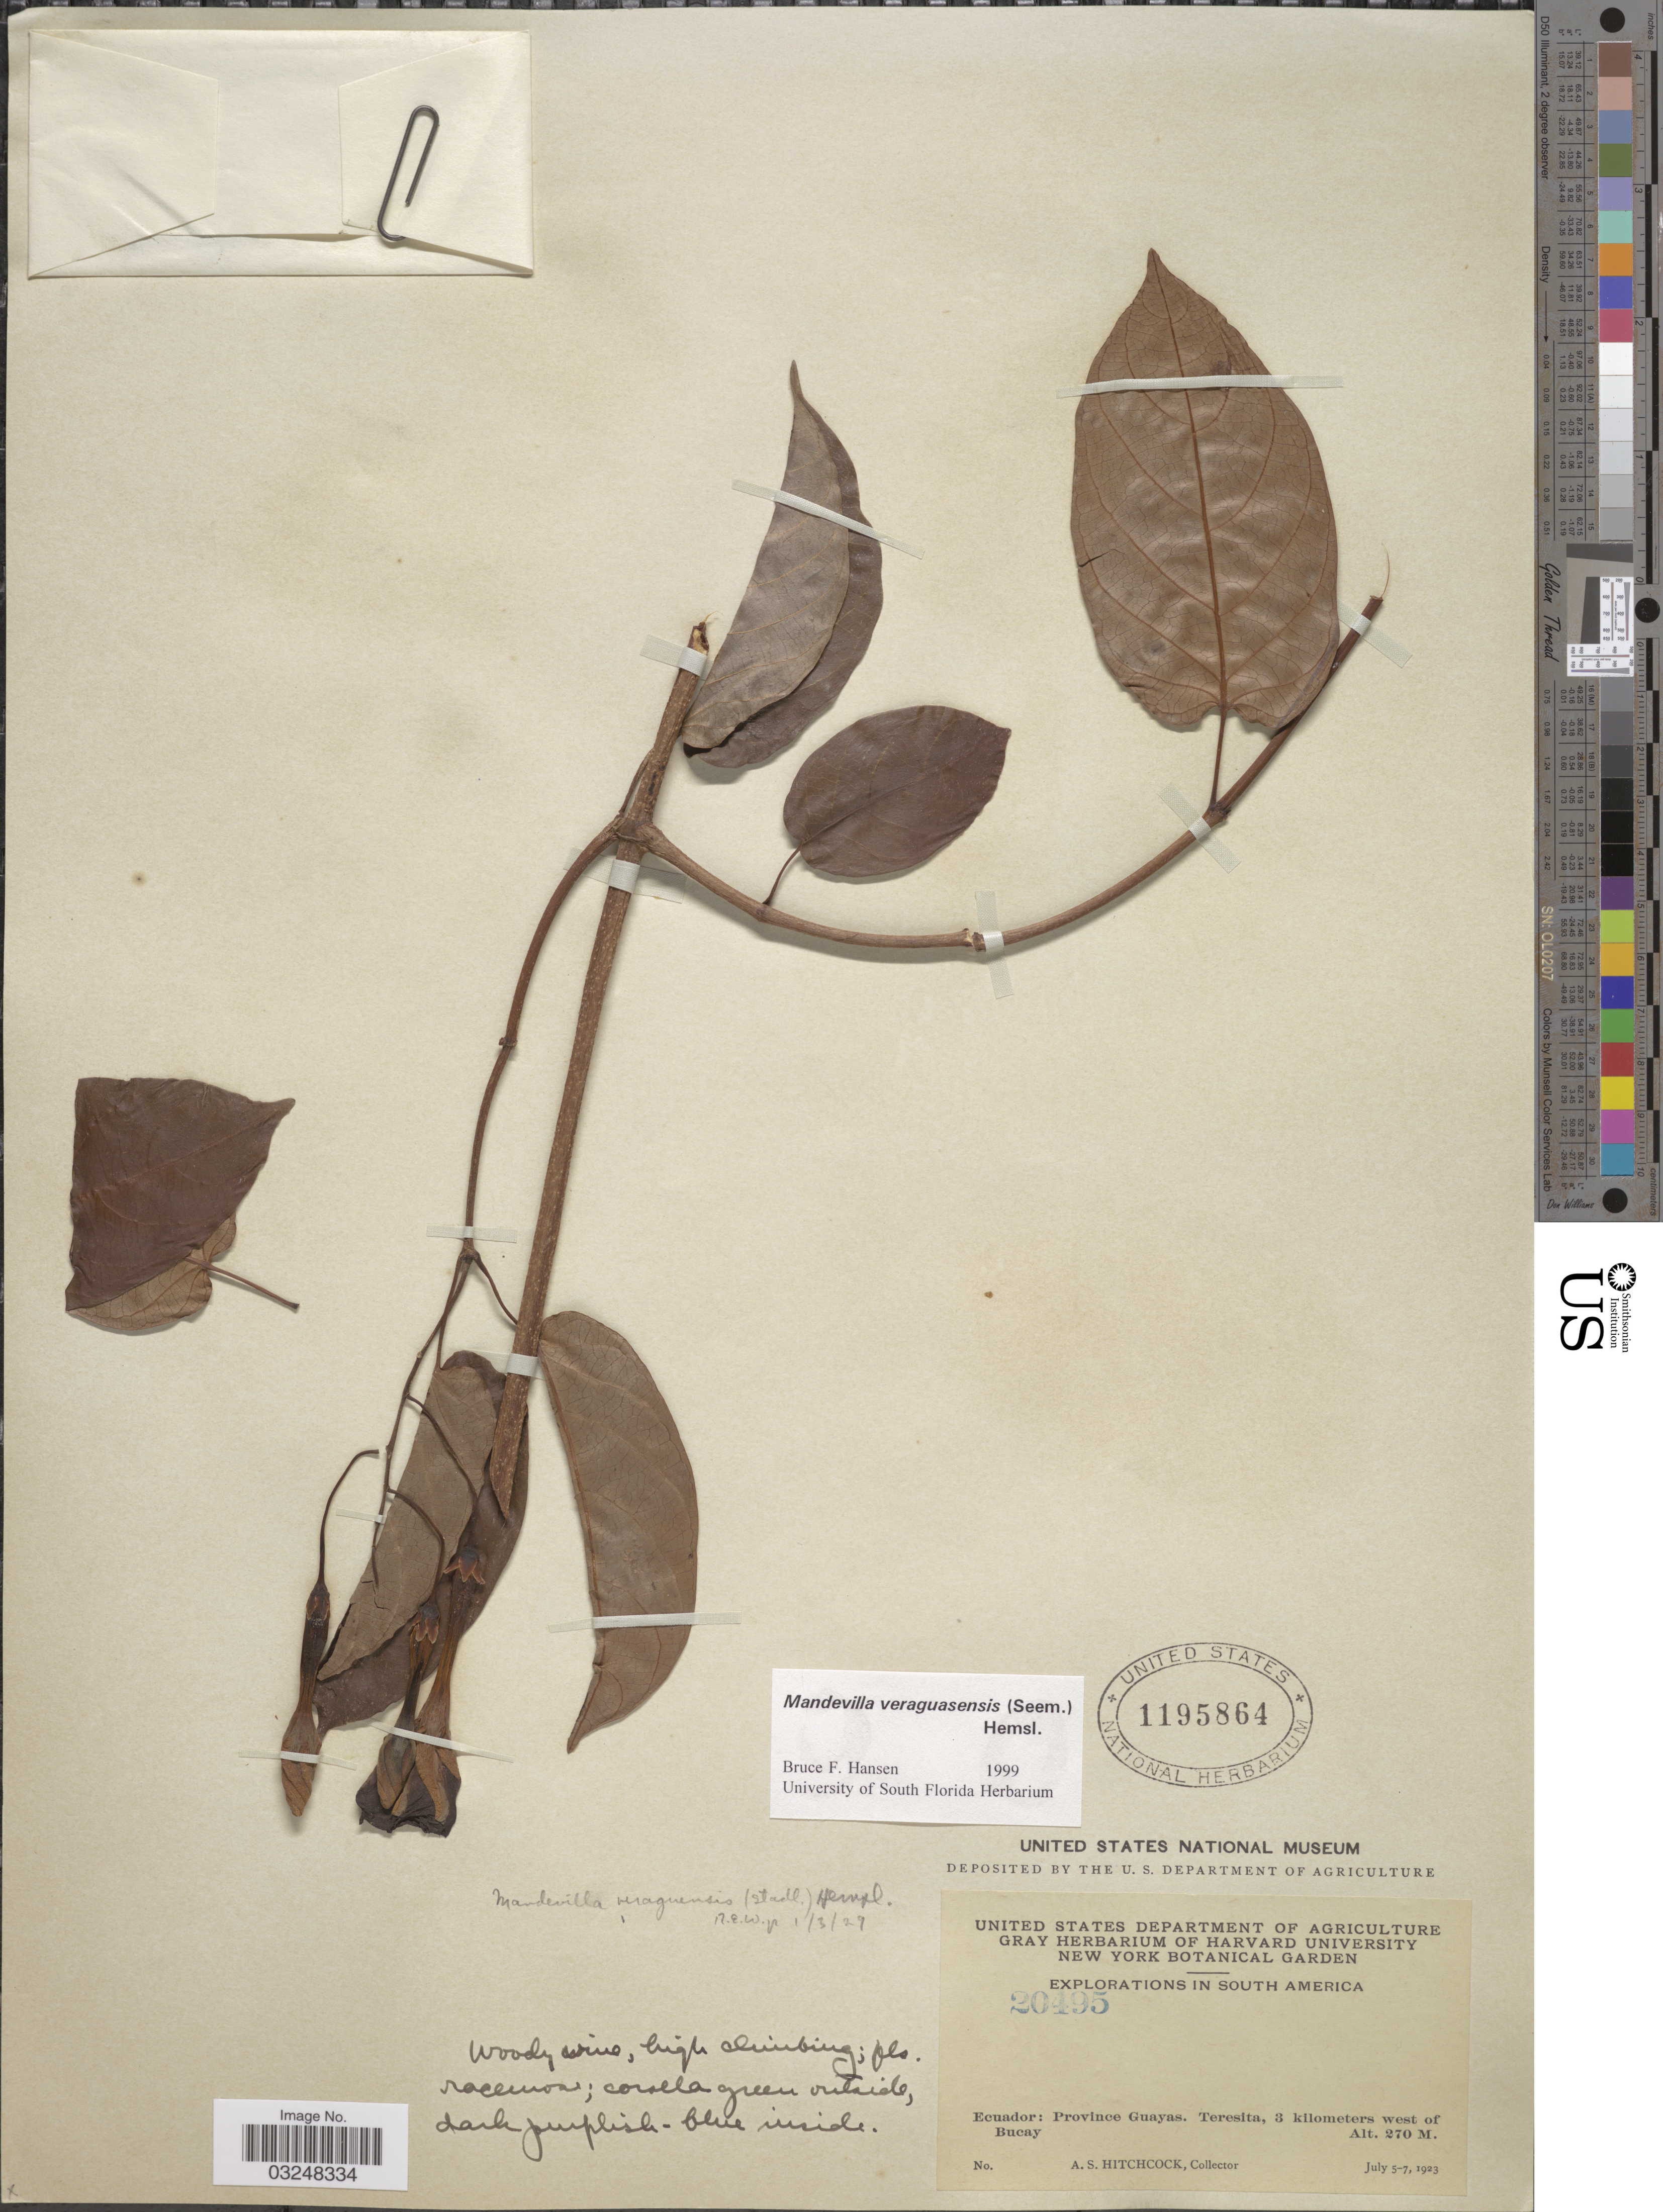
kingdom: Plantae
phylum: Tracheophyta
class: Magnoliopsida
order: Gentianales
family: Apocynaceae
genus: Mandevilla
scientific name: Mandevilla veraguensis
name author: Hemsl.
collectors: A. S. Hitchcock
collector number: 20495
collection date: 1923-07-05/1923-07-07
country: Ecuador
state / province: Guayas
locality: Teresita, 3 kilometers west of Bucay.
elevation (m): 270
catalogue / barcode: US 1195864